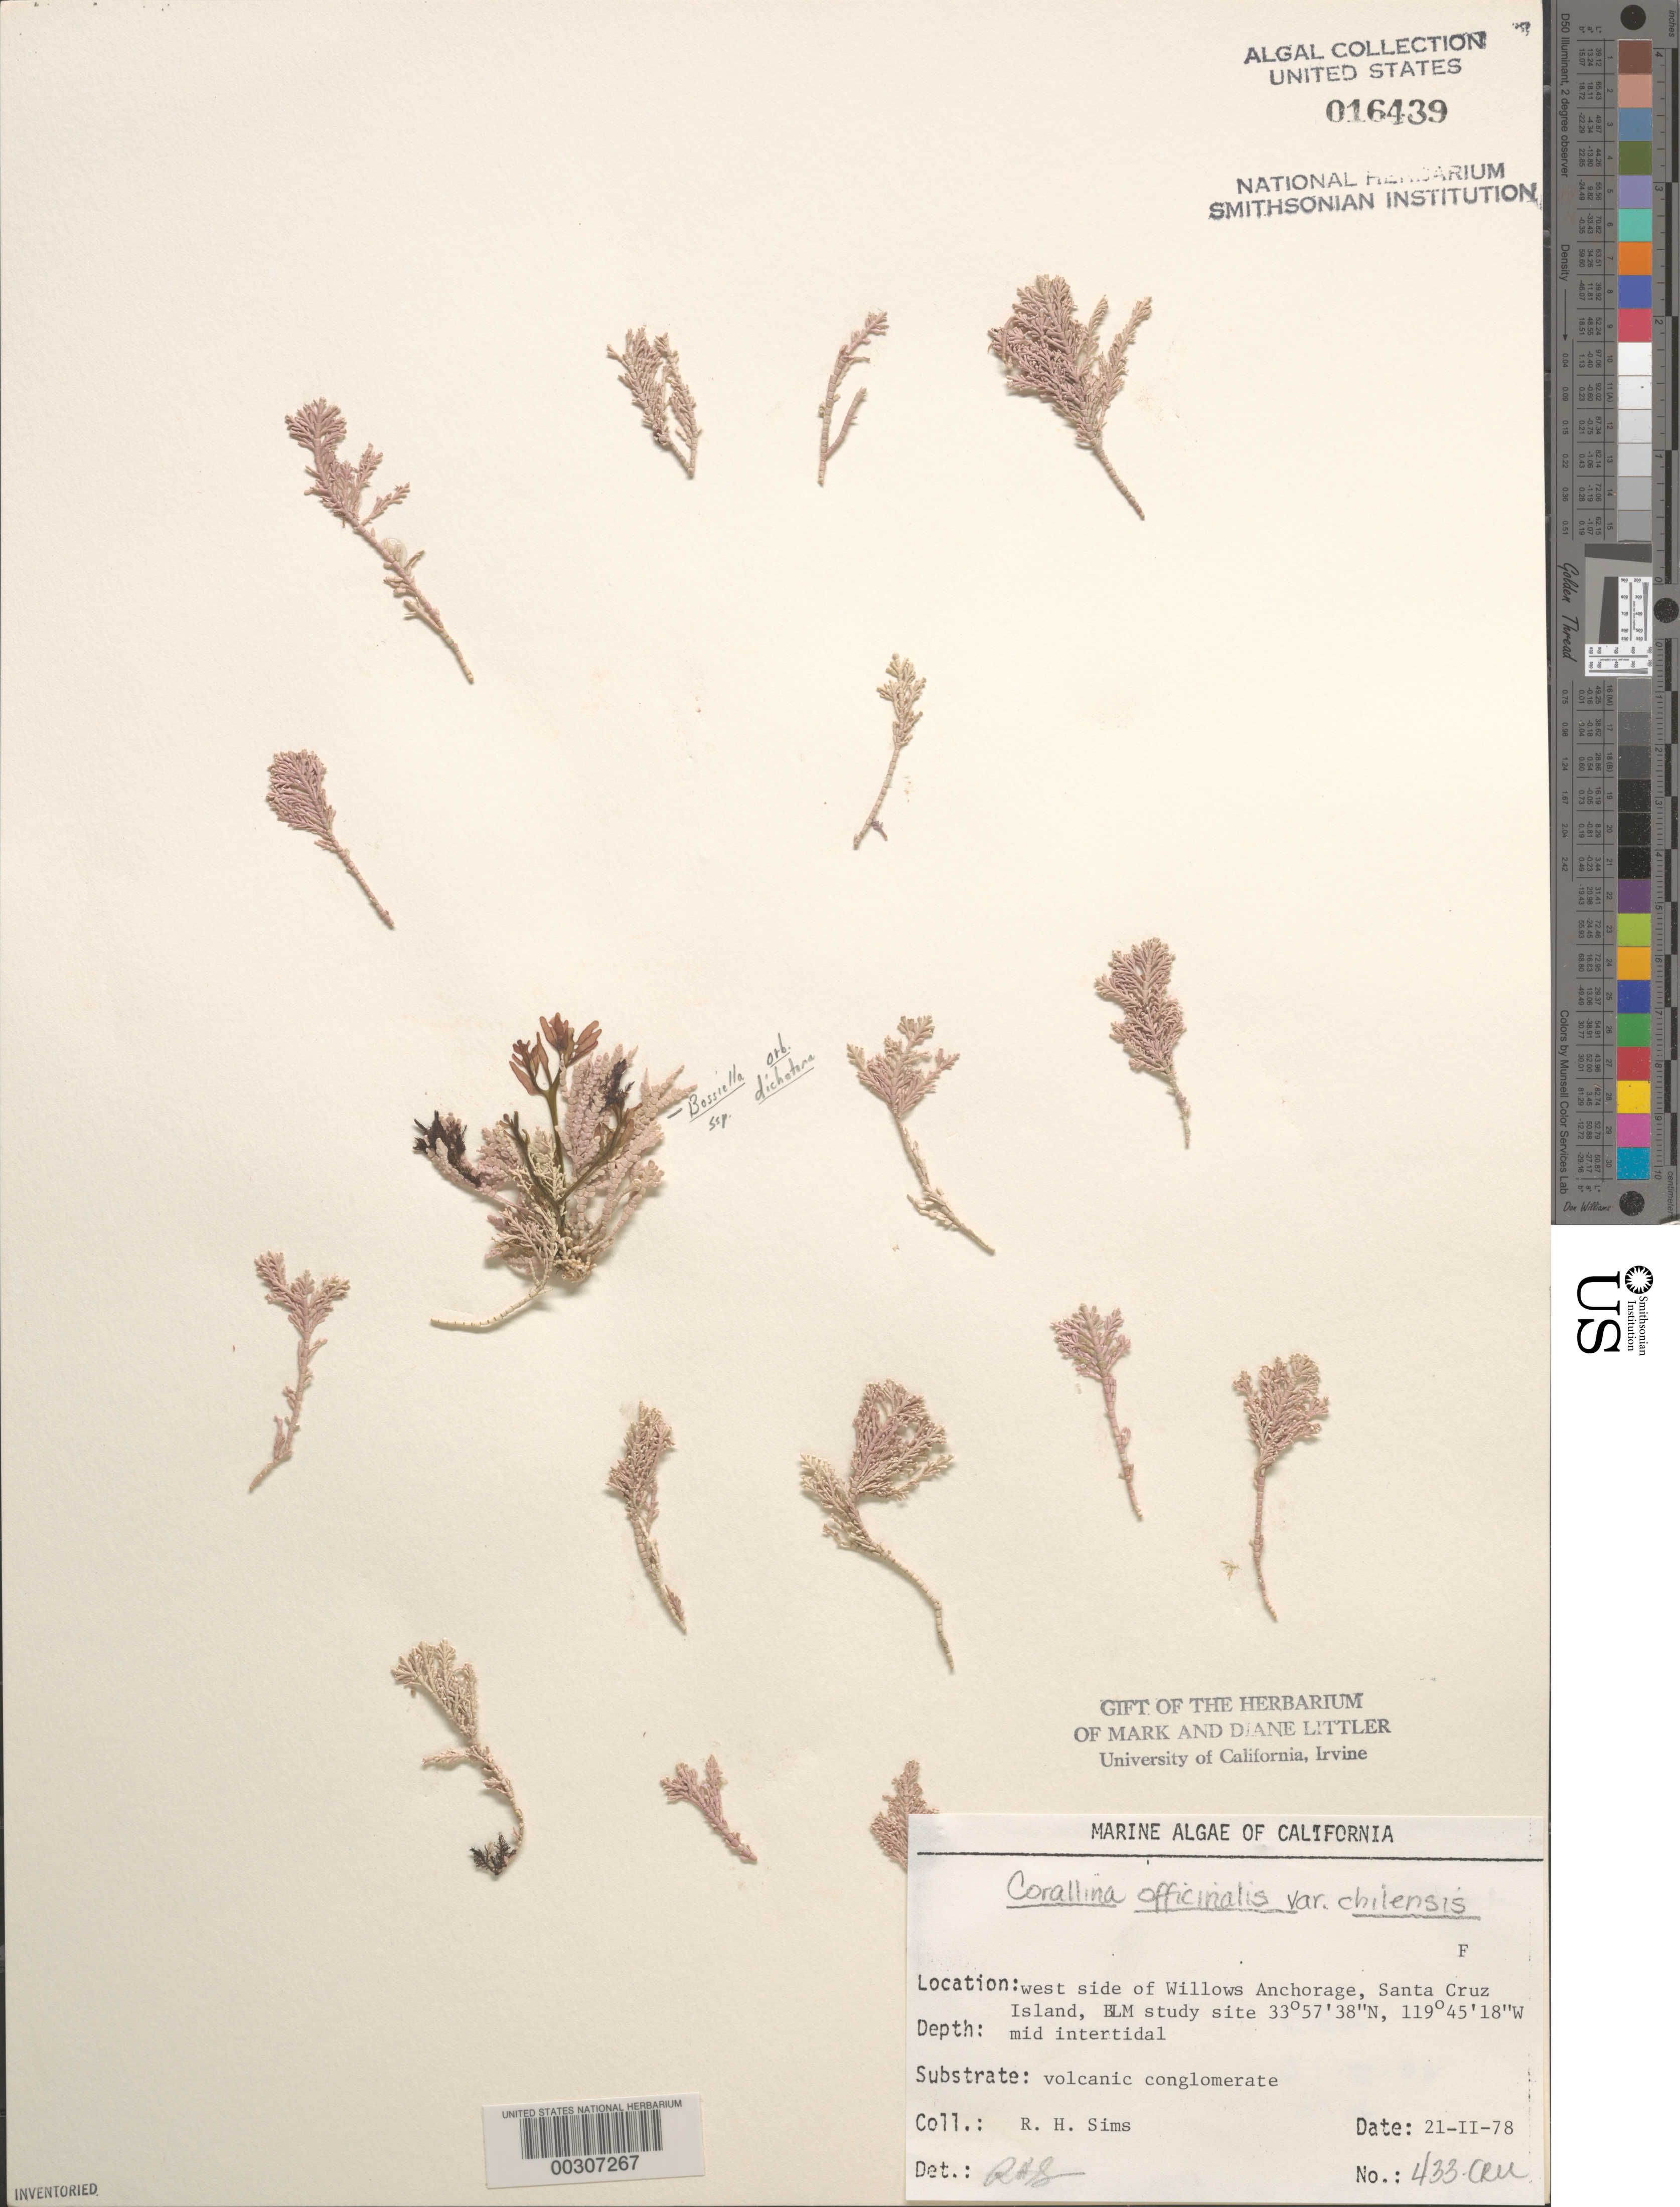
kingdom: Plantae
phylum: Rhodophyta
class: Florideophyceae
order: Corallinales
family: Corallinaceae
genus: Corallina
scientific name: Corallina officinalis var. chilensis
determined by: Sims, Robert H.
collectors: R. H. Sims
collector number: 433-cru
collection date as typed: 21 Feb 1978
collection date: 1978-02-21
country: United States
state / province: California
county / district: Santa Barbara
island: Santa Cruz Island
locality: Willows Anchorage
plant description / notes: BLM-SOCALBIGHT Rocky Intertidal Survey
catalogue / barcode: US 16439